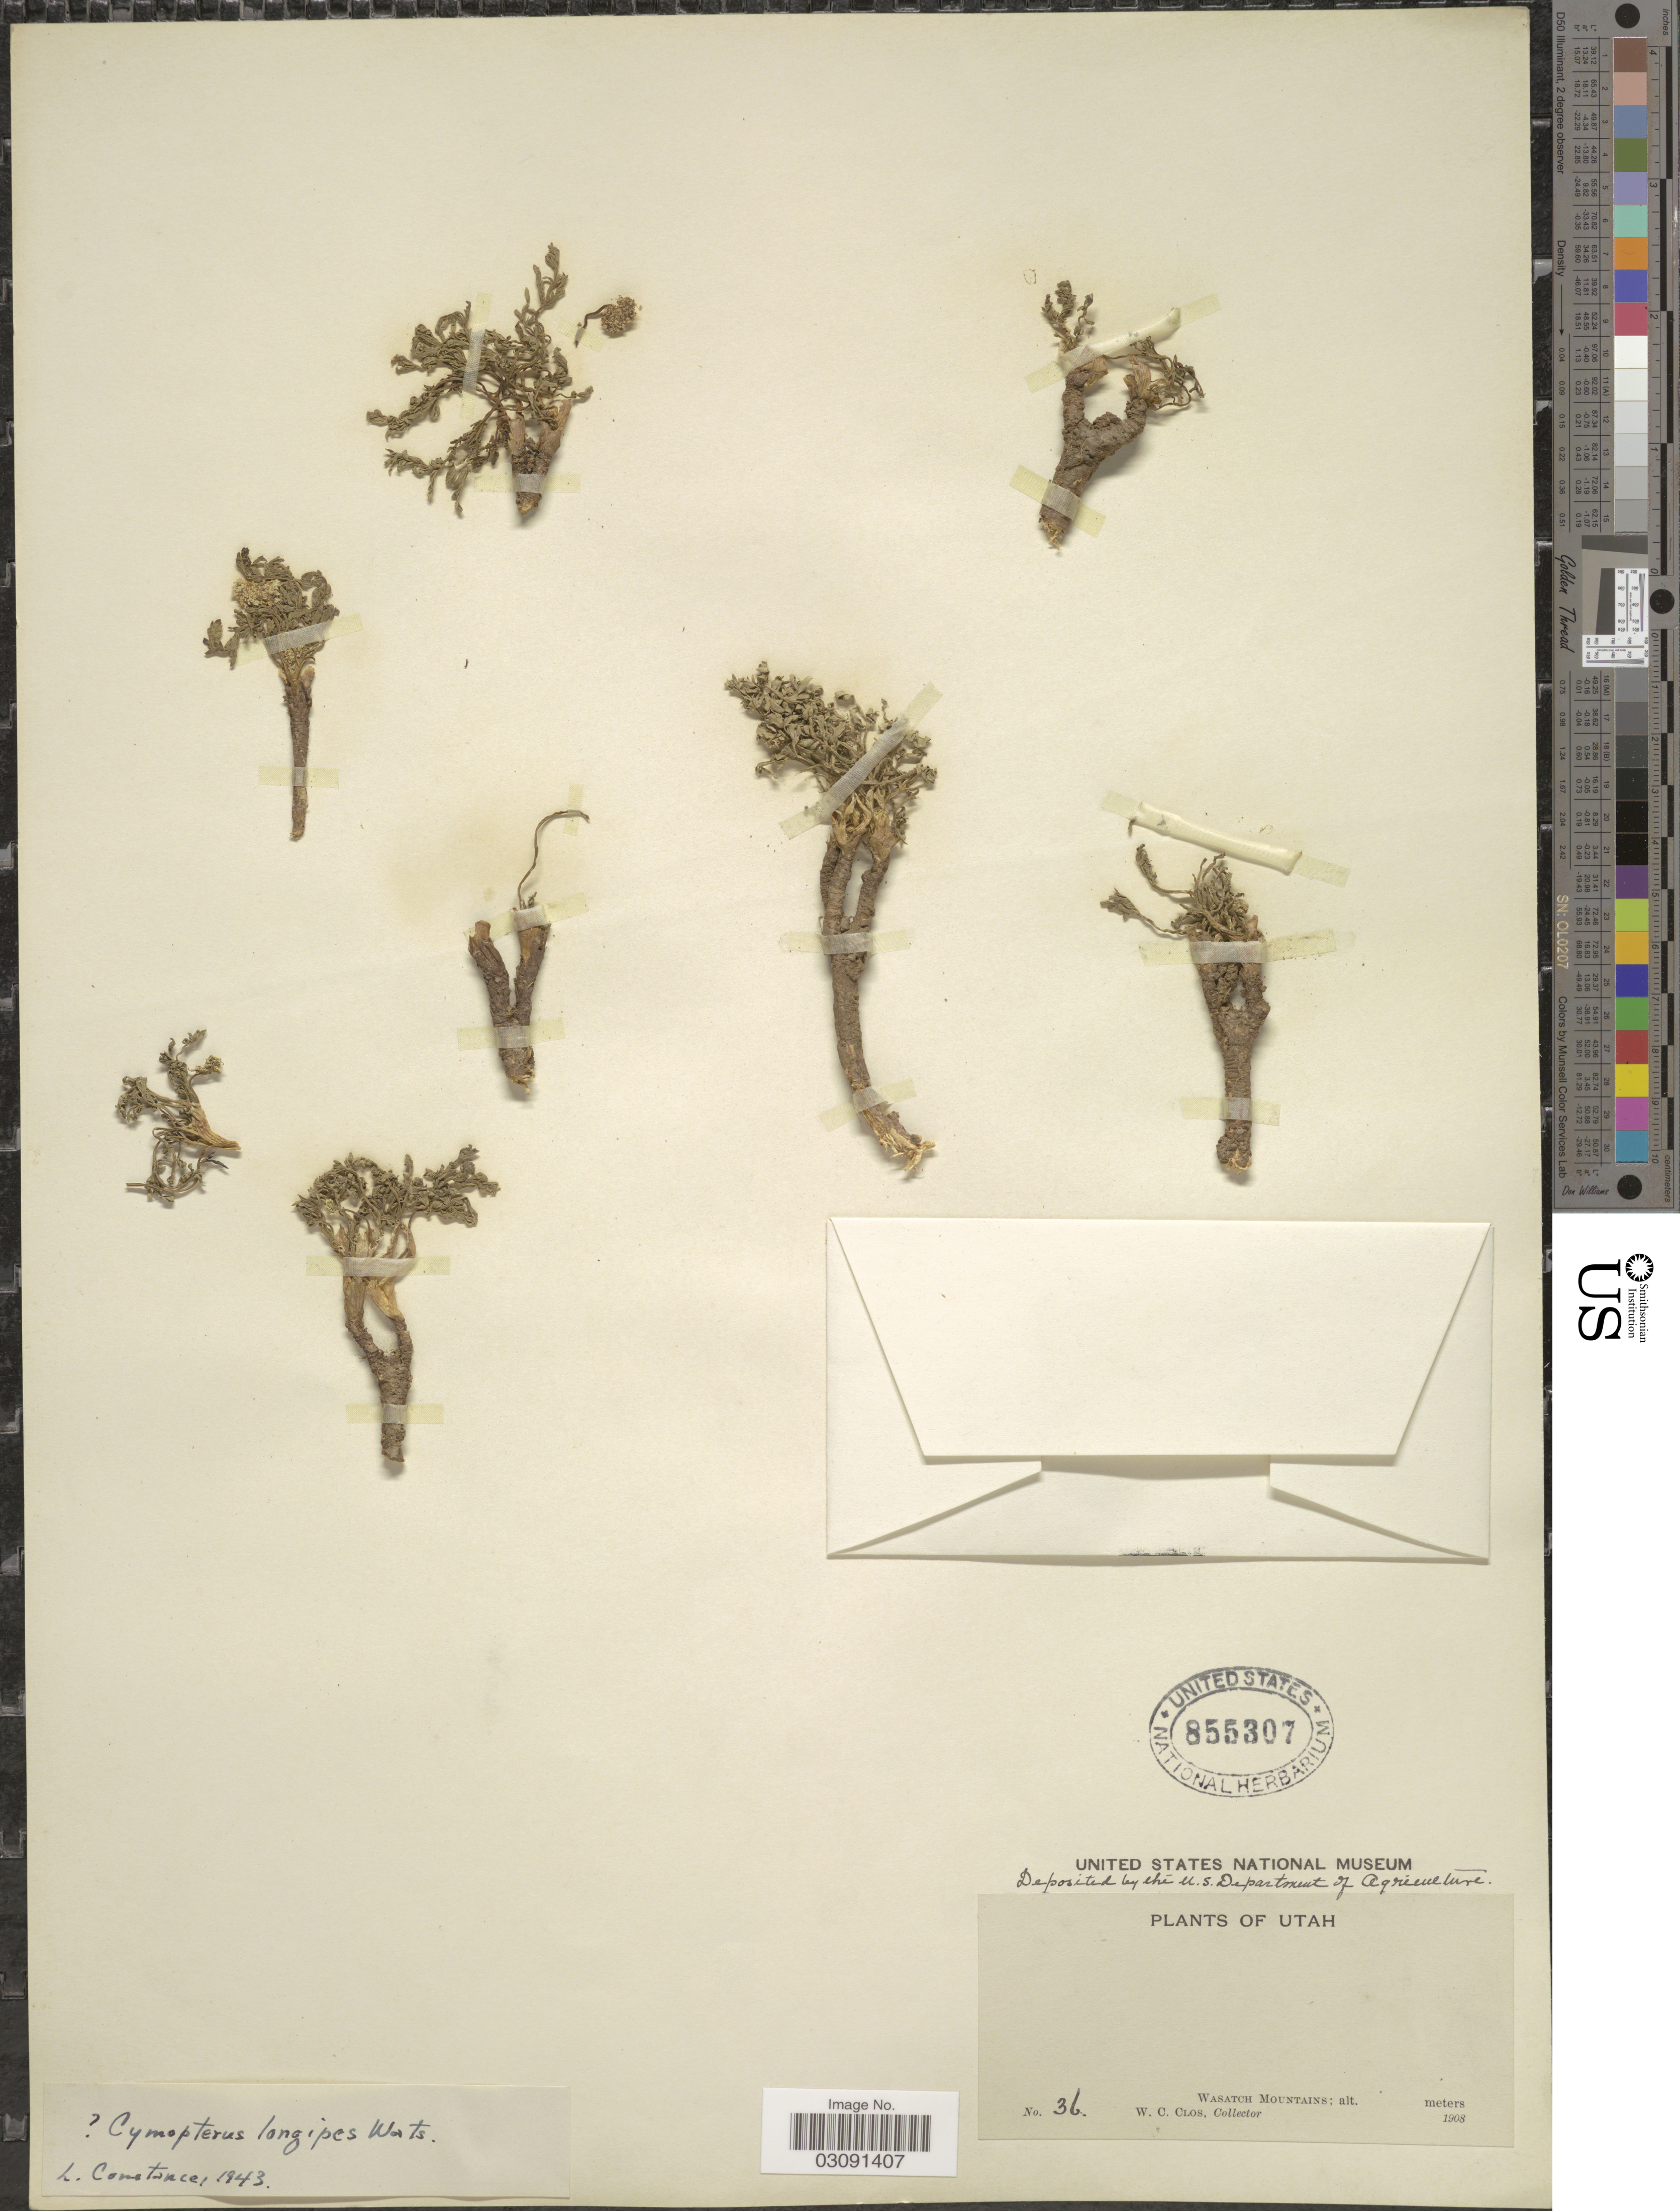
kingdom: Plantae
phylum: Tracheophyta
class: Magnoliopsida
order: Apiales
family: Apiaceae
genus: Cymopterus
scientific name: Cymopterus longipes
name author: S. Watson in C. King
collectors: W. C. Clos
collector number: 36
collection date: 1908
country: United States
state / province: Utah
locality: Wasatch Mountains.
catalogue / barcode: US 855307